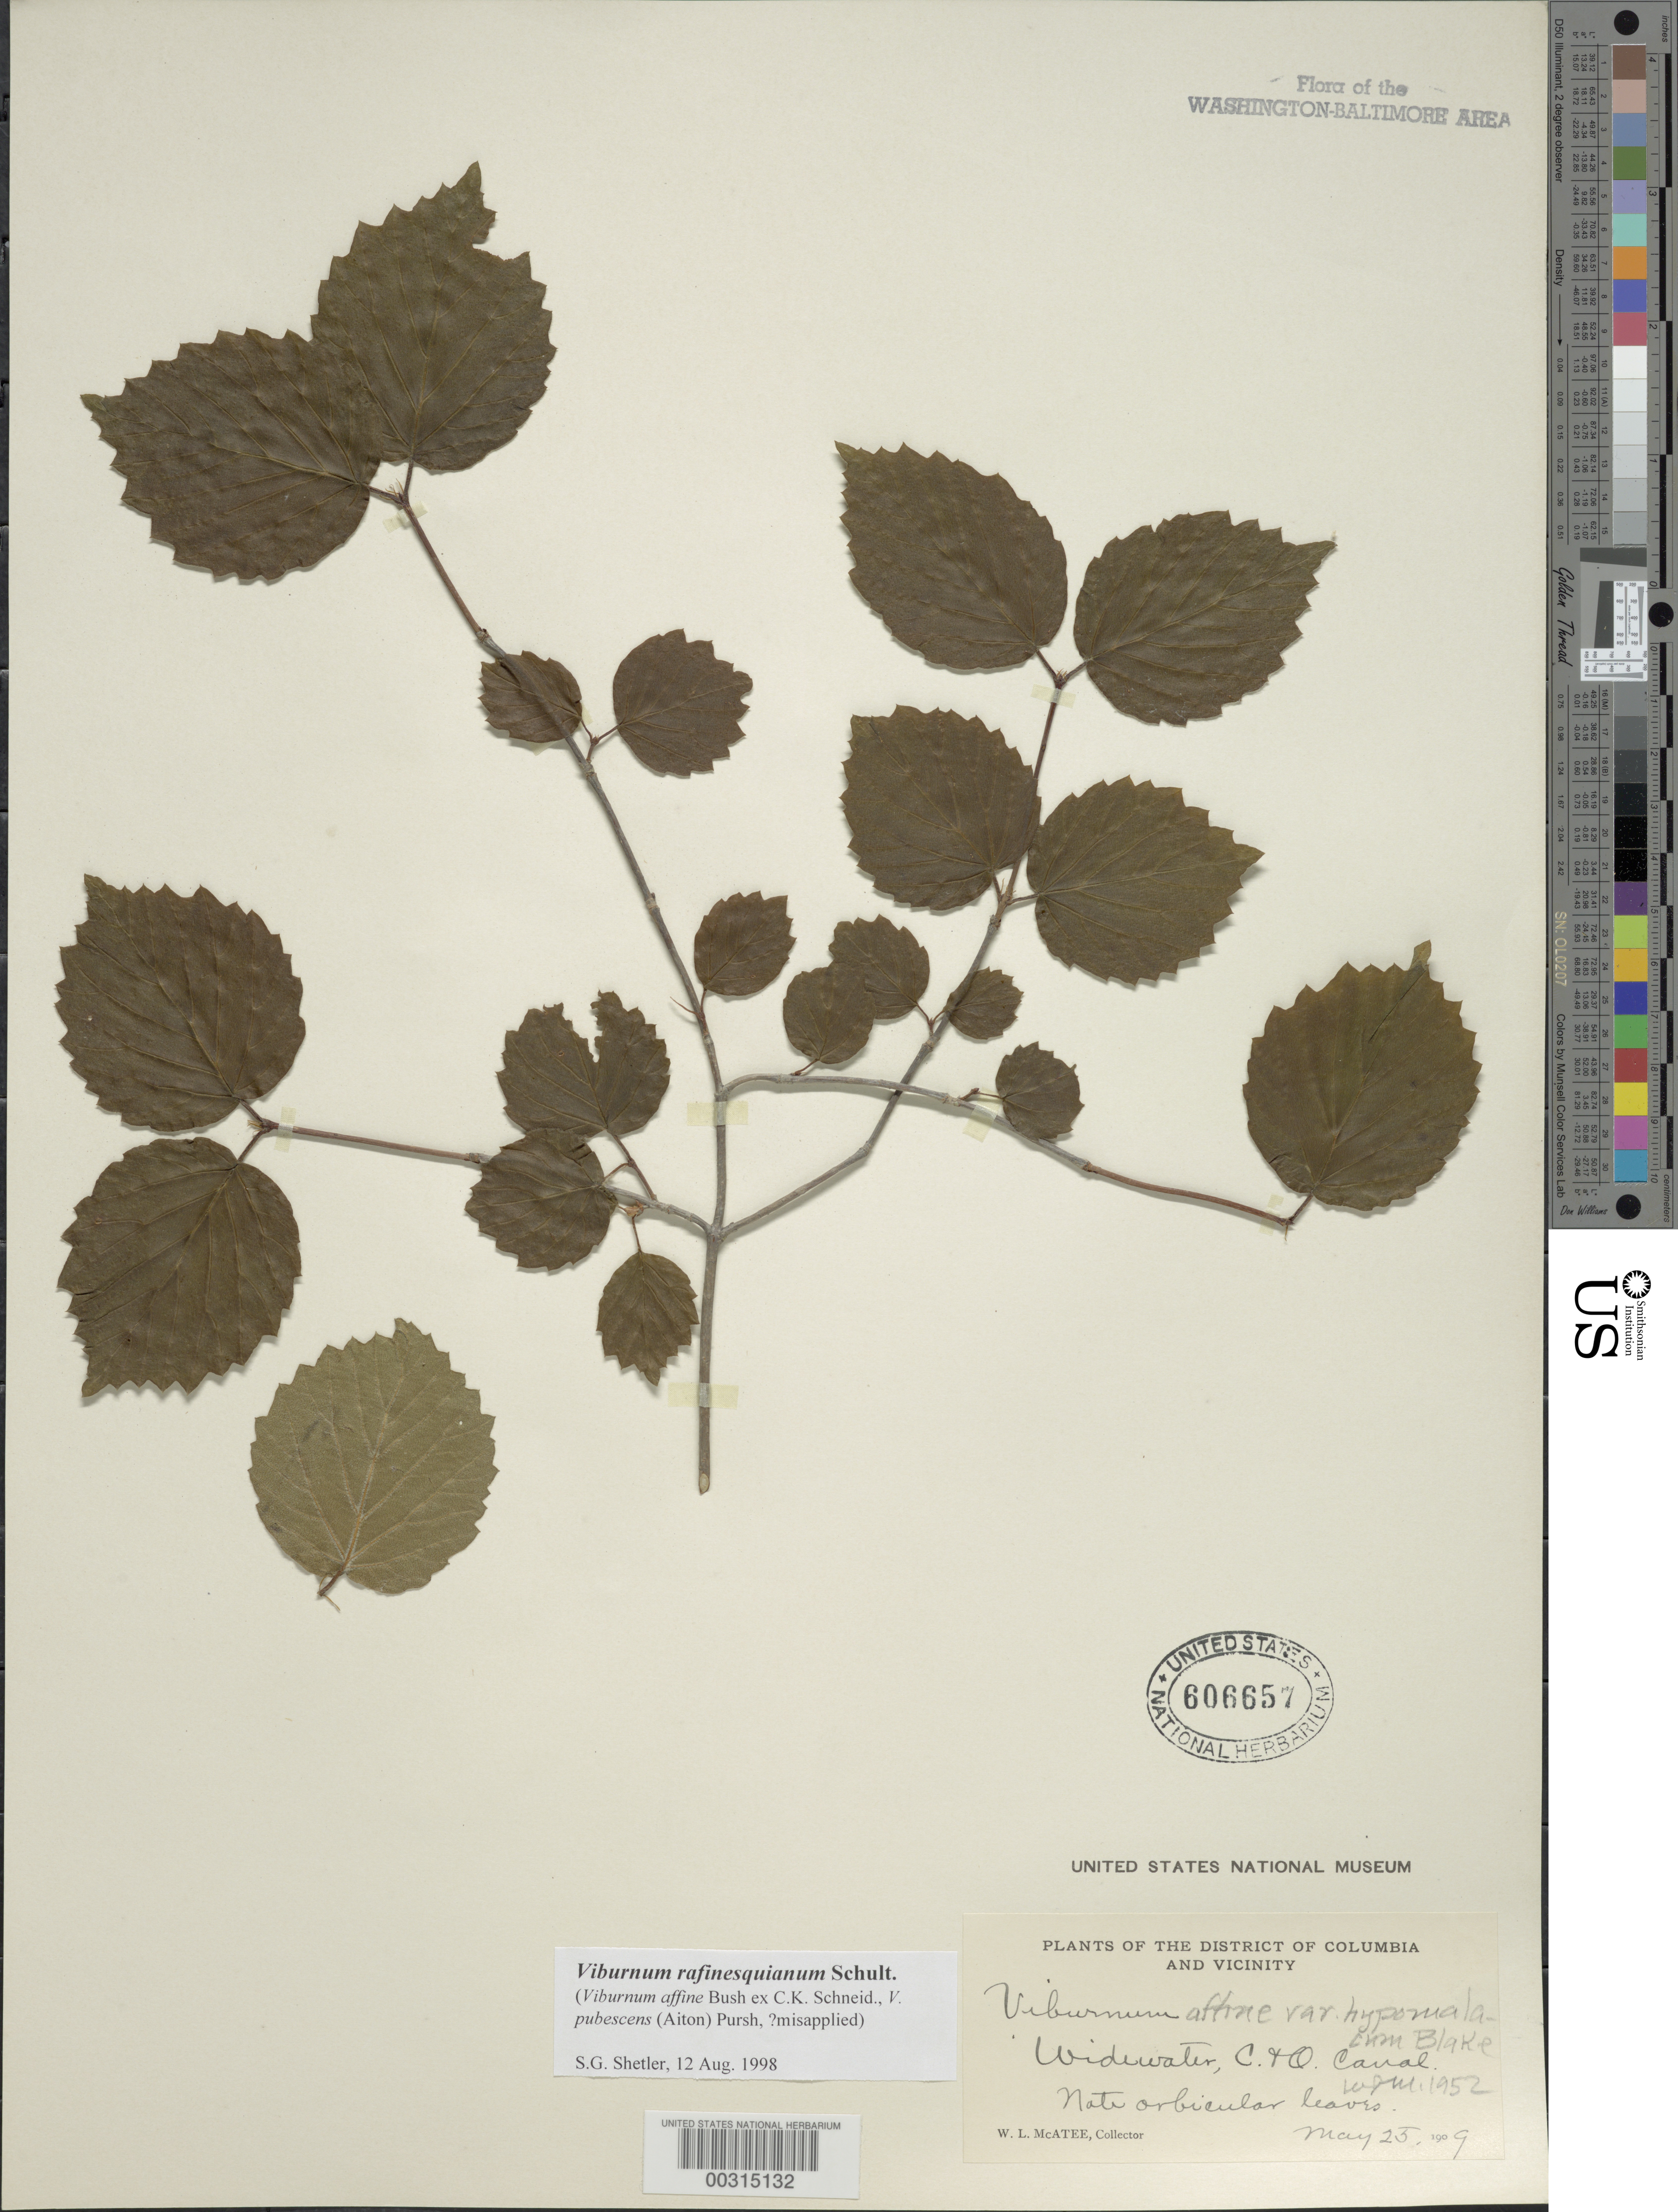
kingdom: Plantae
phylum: Tracheophyta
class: Magnoliopsida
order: Dipsacales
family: Viburnaceae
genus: Viburnum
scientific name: Viburnum rafinesqueanum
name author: Schult.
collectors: W. McAtee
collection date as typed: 25 May 1909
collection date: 1909-05-25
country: United States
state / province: Maryland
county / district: Montgomery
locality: Widewater, C. & O. Canal C. & O. Canal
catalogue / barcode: US 606657